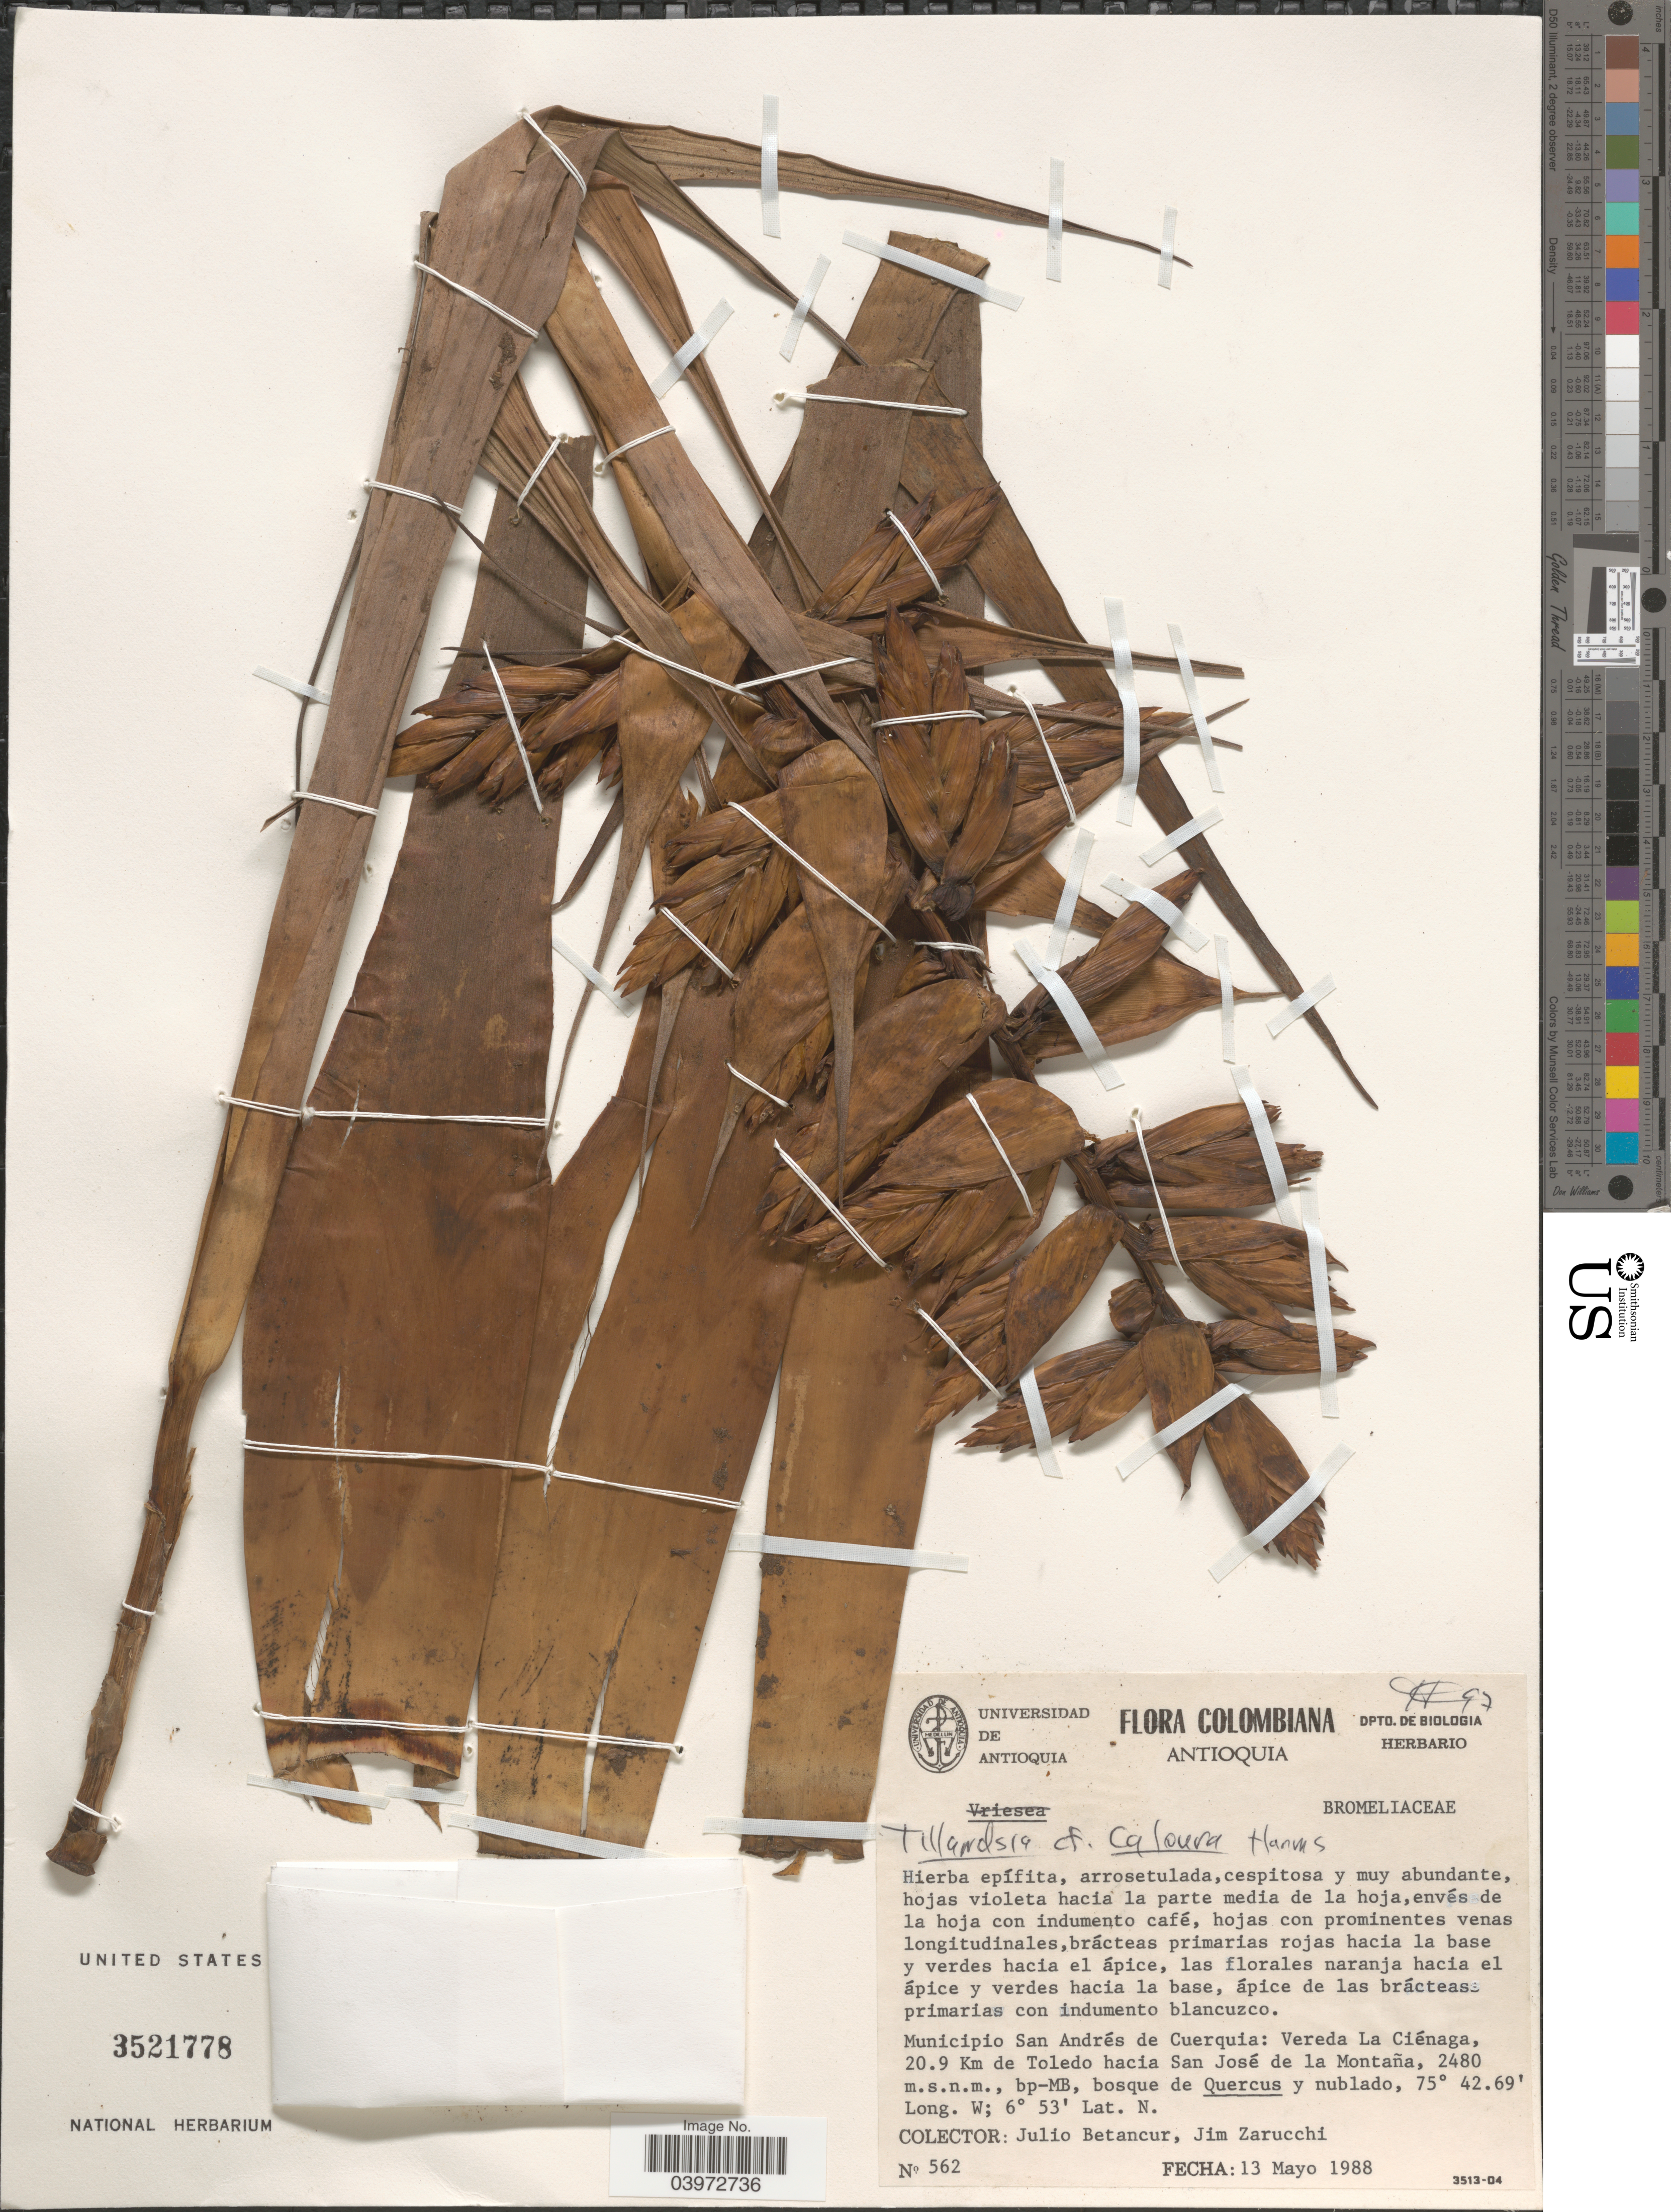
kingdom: Plantae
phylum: Tracheophyta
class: Liliopsida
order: Poales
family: Bromeliaceae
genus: Tillandsia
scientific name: Tillandsia caloura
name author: Harms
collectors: J. Betancur & J. L. Zarucchi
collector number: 562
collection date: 1988-05-13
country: Colombia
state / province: Antioquia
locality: Municipio San Andrés de Cuerquia: Vereda La Ciénaga, 20.9 Km de Toledo hacia San José de la Montaña.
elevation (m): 2480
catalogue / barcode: US 3521778